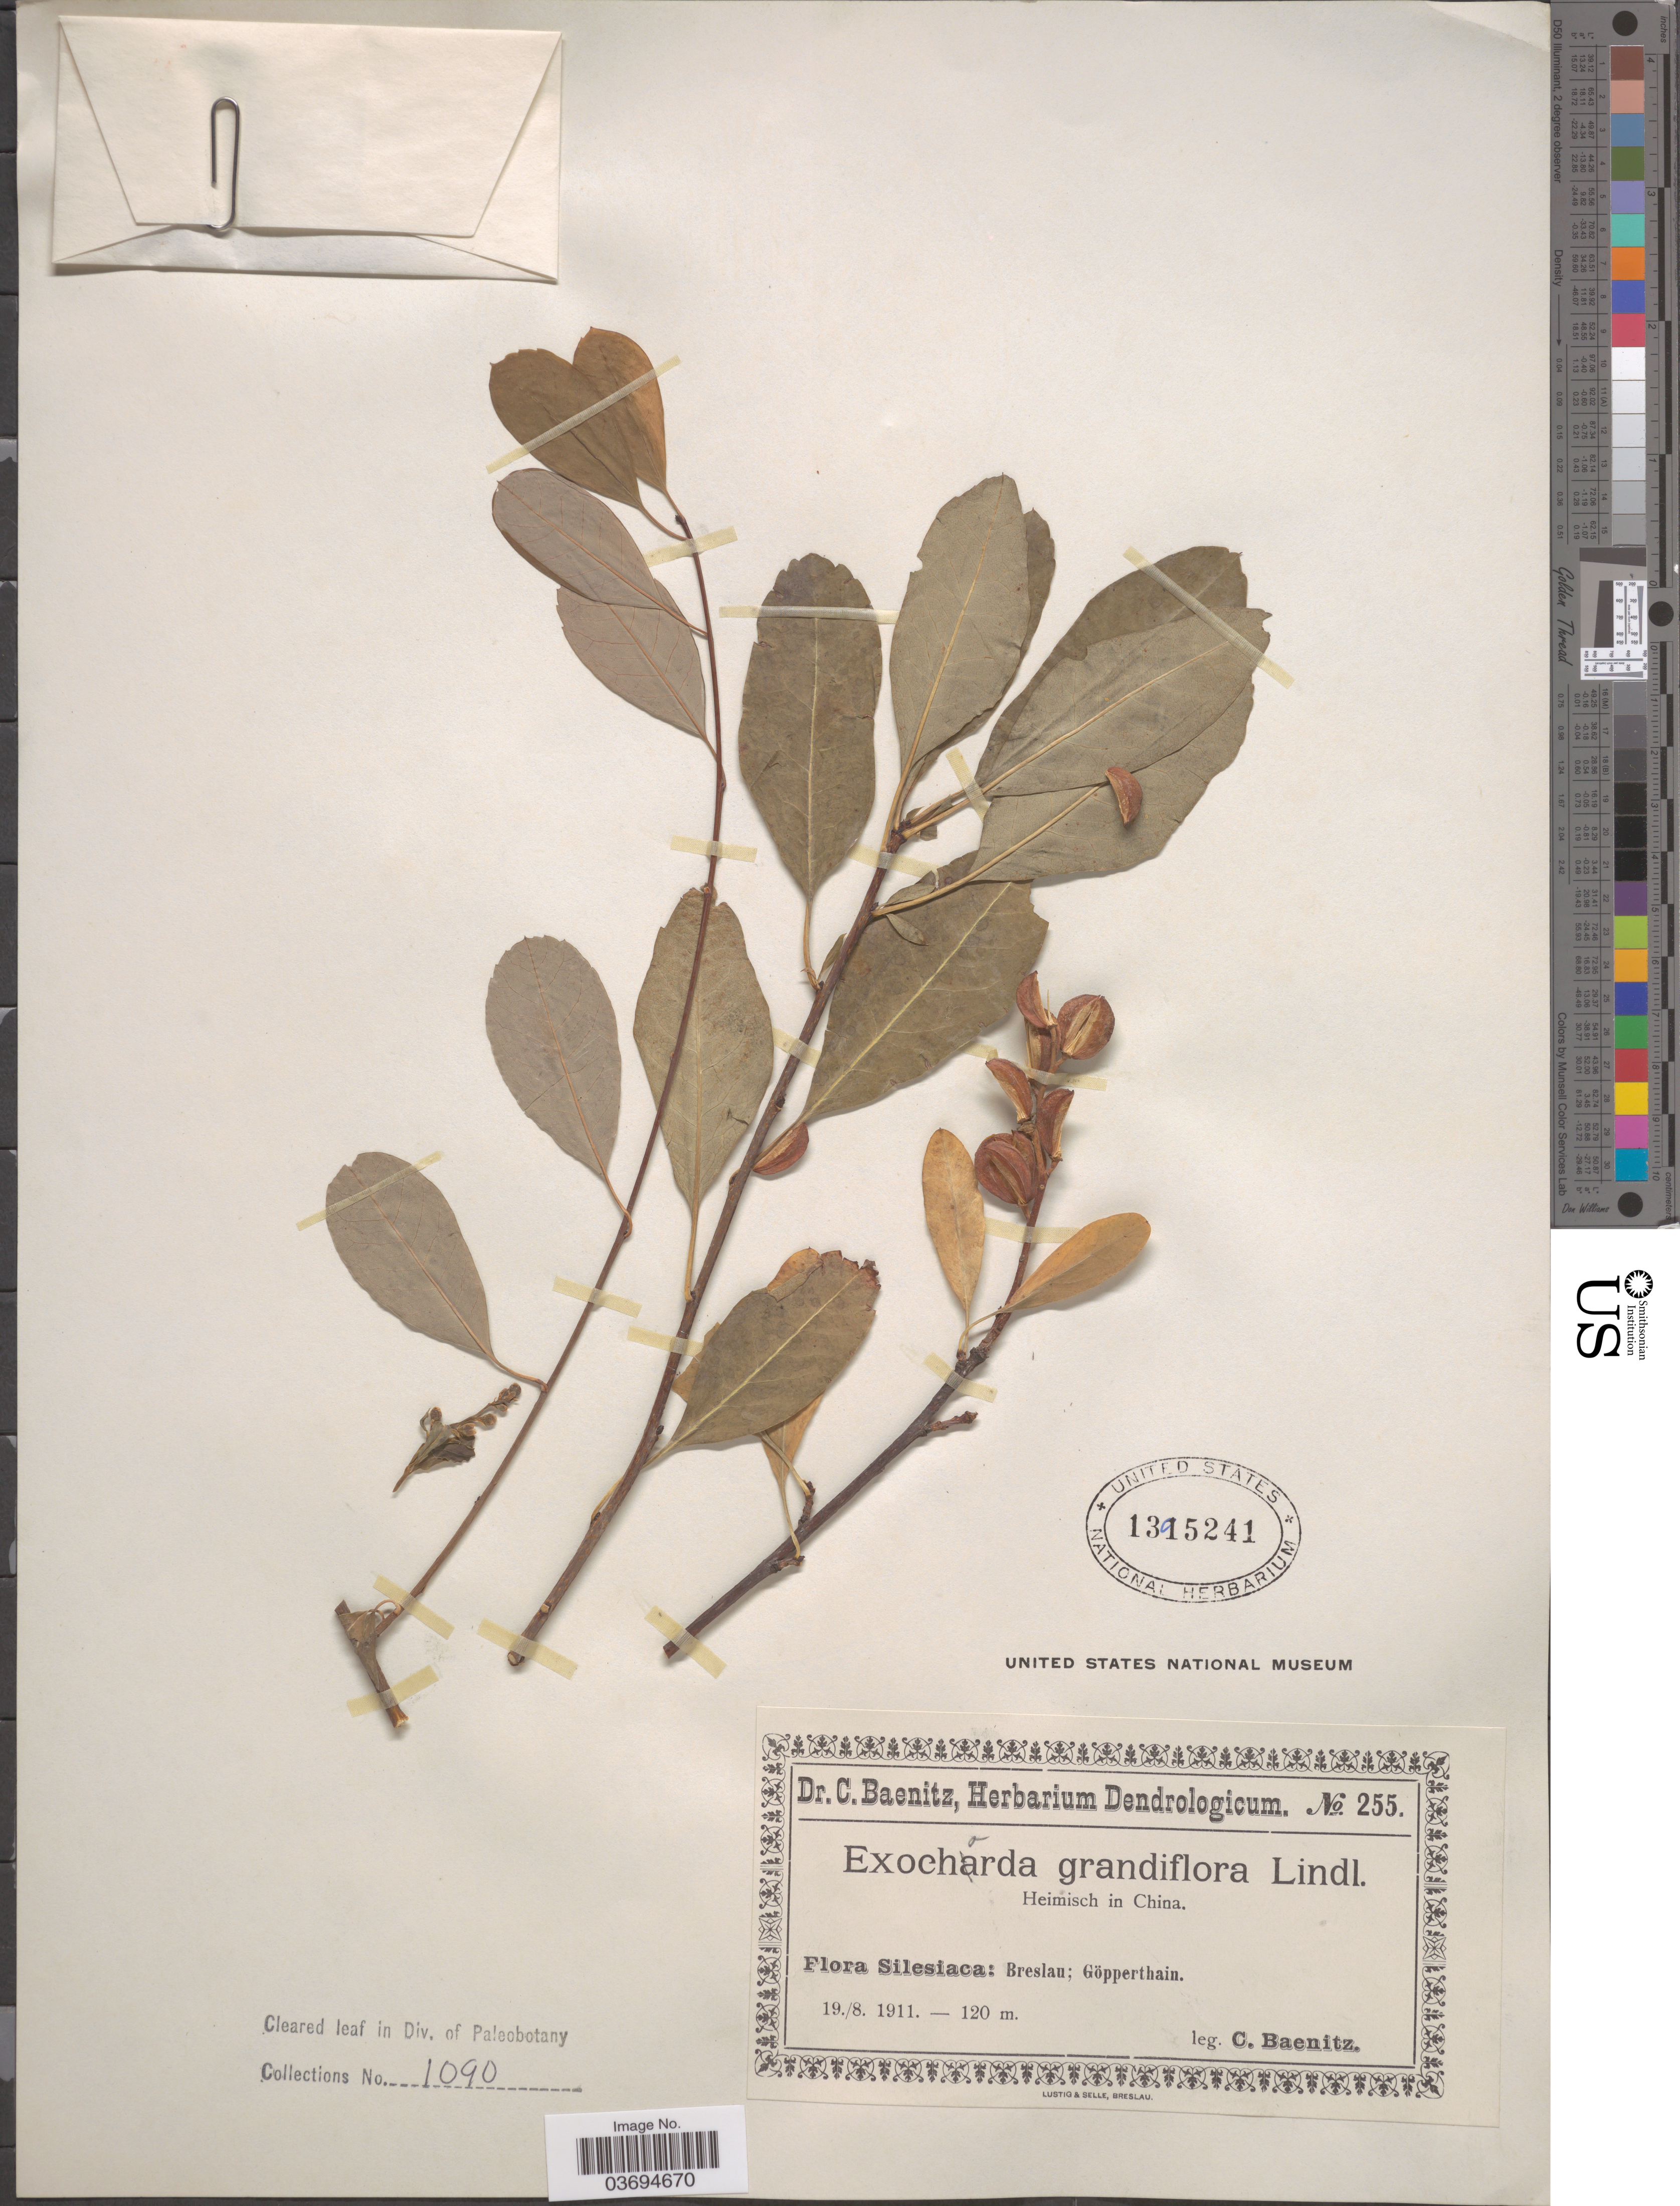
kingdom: Plantae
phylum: Tracheophyta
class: Magnoliopsida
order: Rosales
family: Rosaceae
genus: Exochorda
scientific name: Exochorda racemosa subsp. racemosa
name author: (Fortune ex Lindl.) Rehder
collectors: C. G. Baenitz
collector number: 255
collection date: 1911-08-19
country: Poland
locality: Silesiaca: Breslau: Göpperthain.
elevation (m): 120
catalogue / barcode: US 13915241